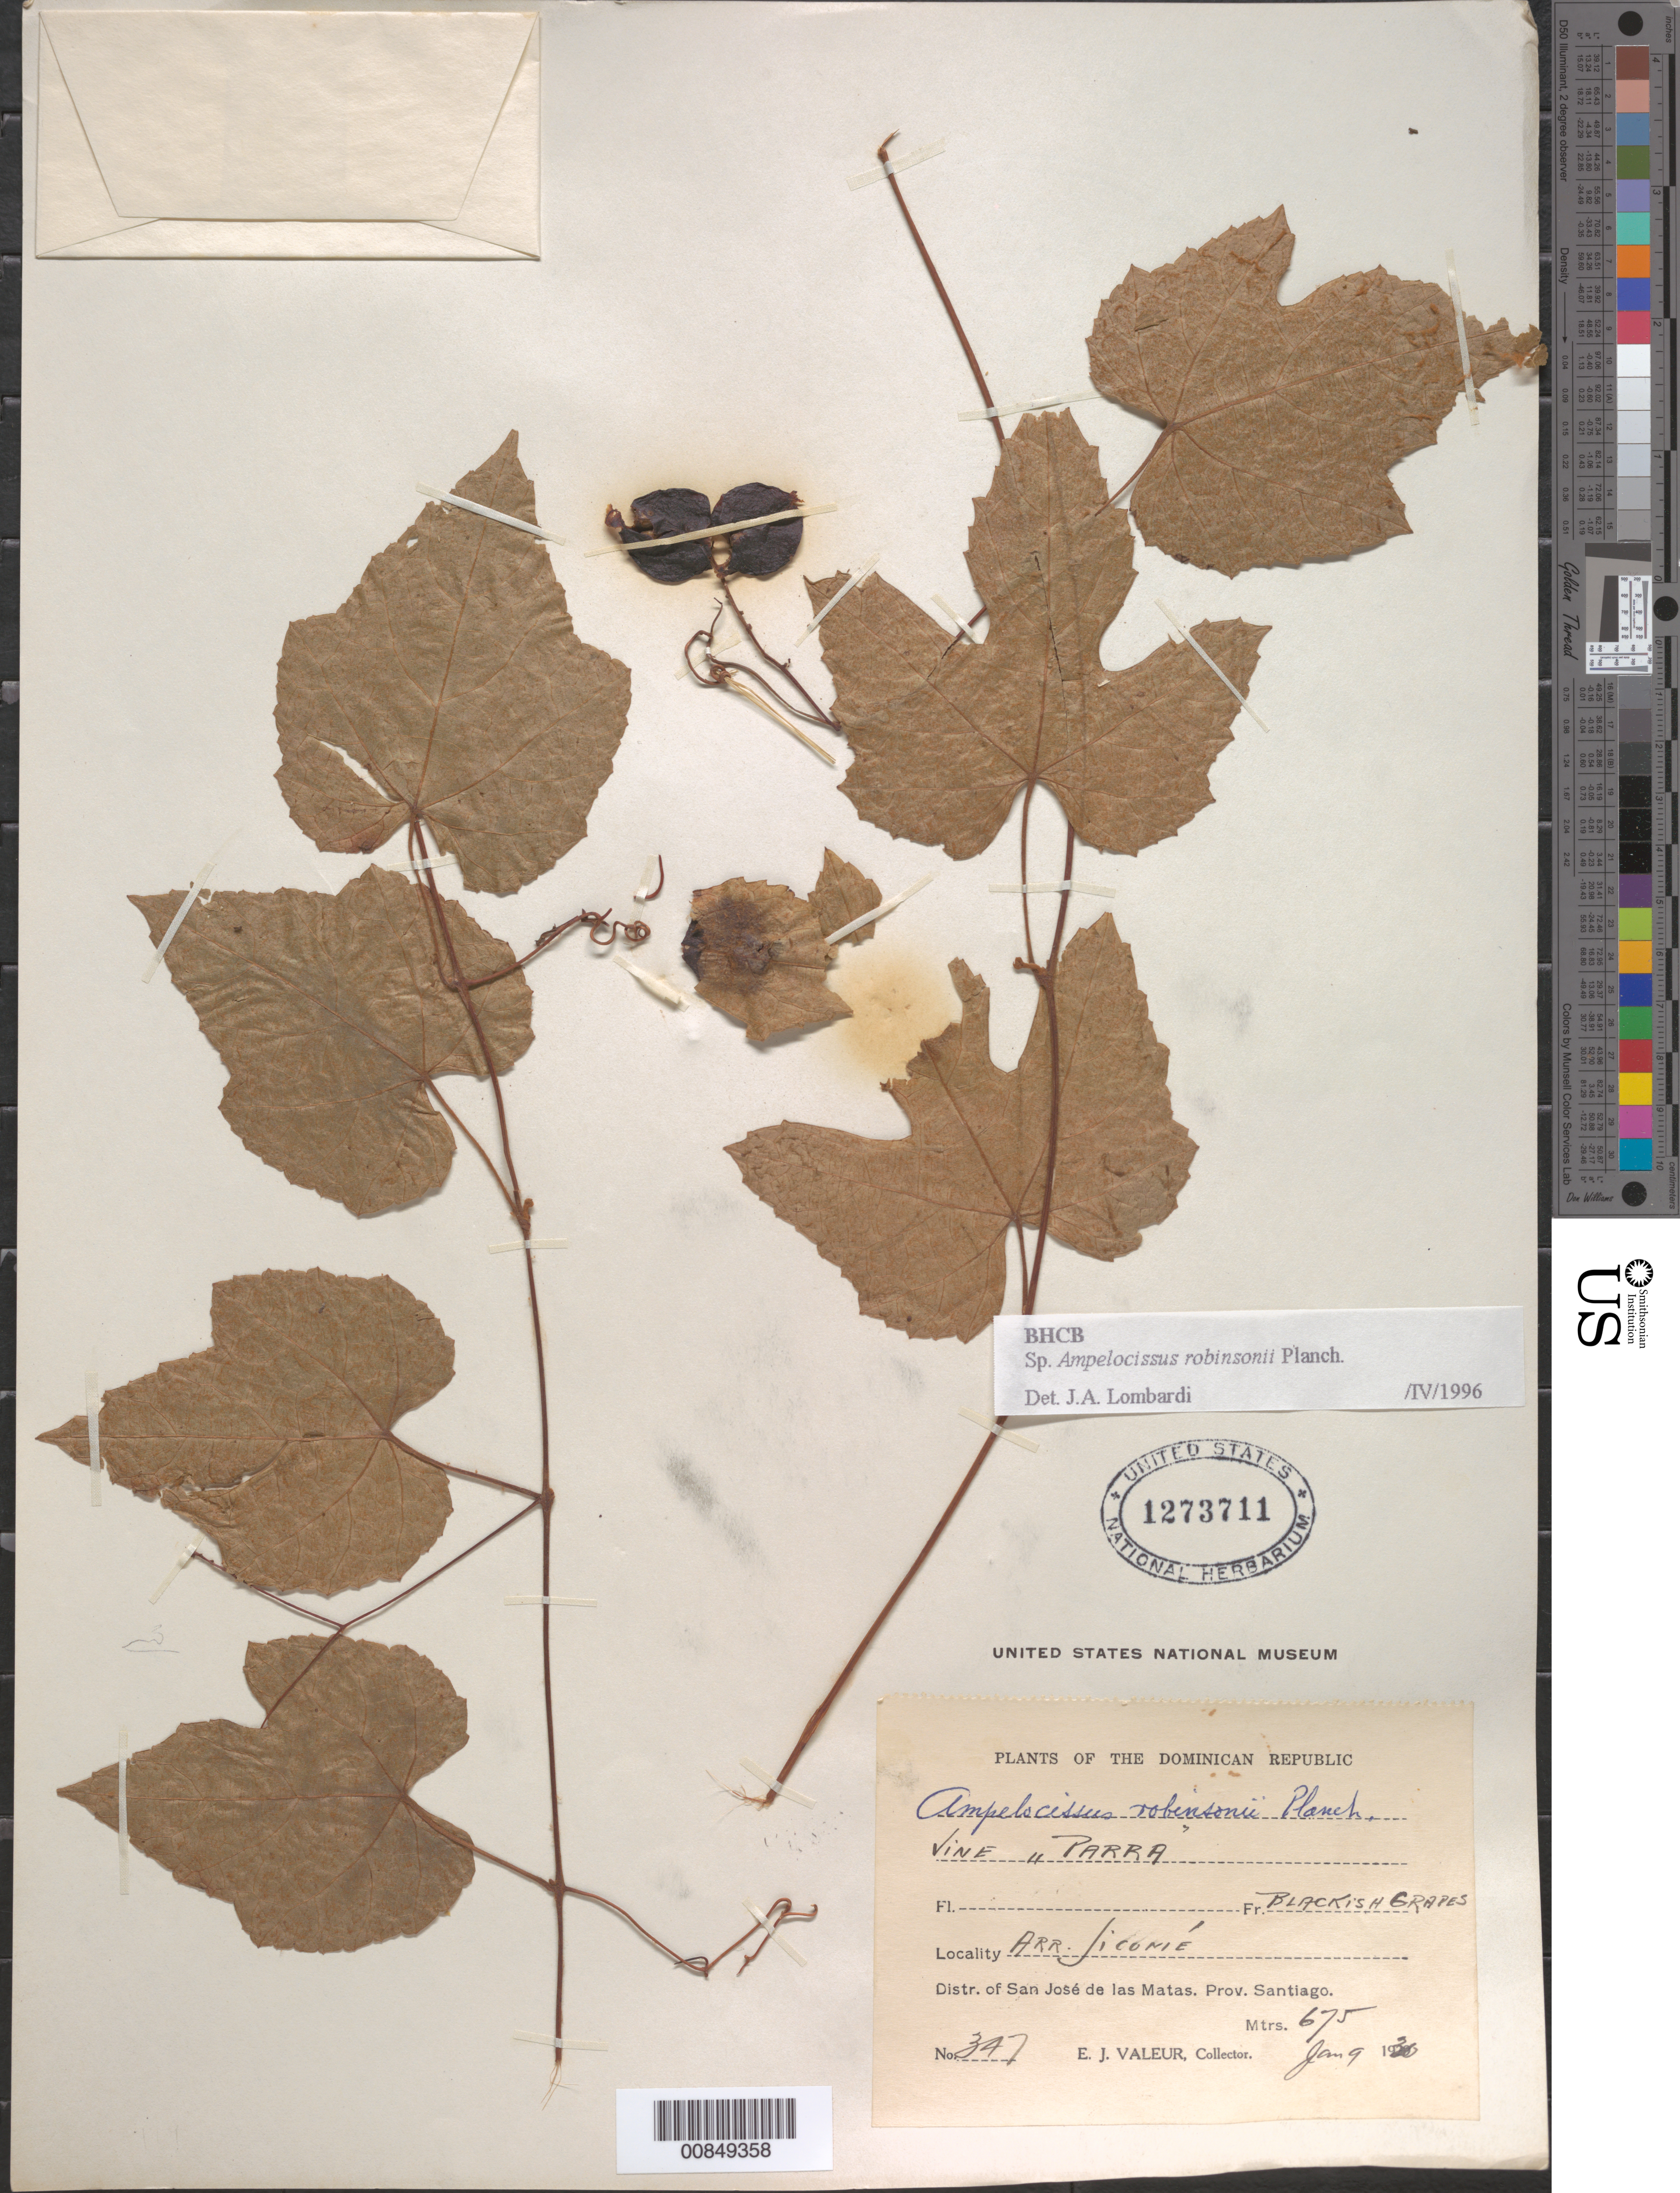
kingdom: Plantae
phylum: Tracheophyta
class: Magnoliopsida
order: Vitales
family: Vitaceae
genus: Ampelocissus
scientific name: Ampelocissus robinsonii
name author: Planch.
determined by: Lombardi, Julio A.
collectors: E. Valeur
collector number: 347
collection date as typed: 09 Jan 1930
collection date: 1930-01-09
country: Dominican Republic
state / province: Santiago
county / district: San José de las Matas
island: Hispaniola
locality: Arroyo Jicomé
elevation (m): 675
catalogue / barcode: US 1273711